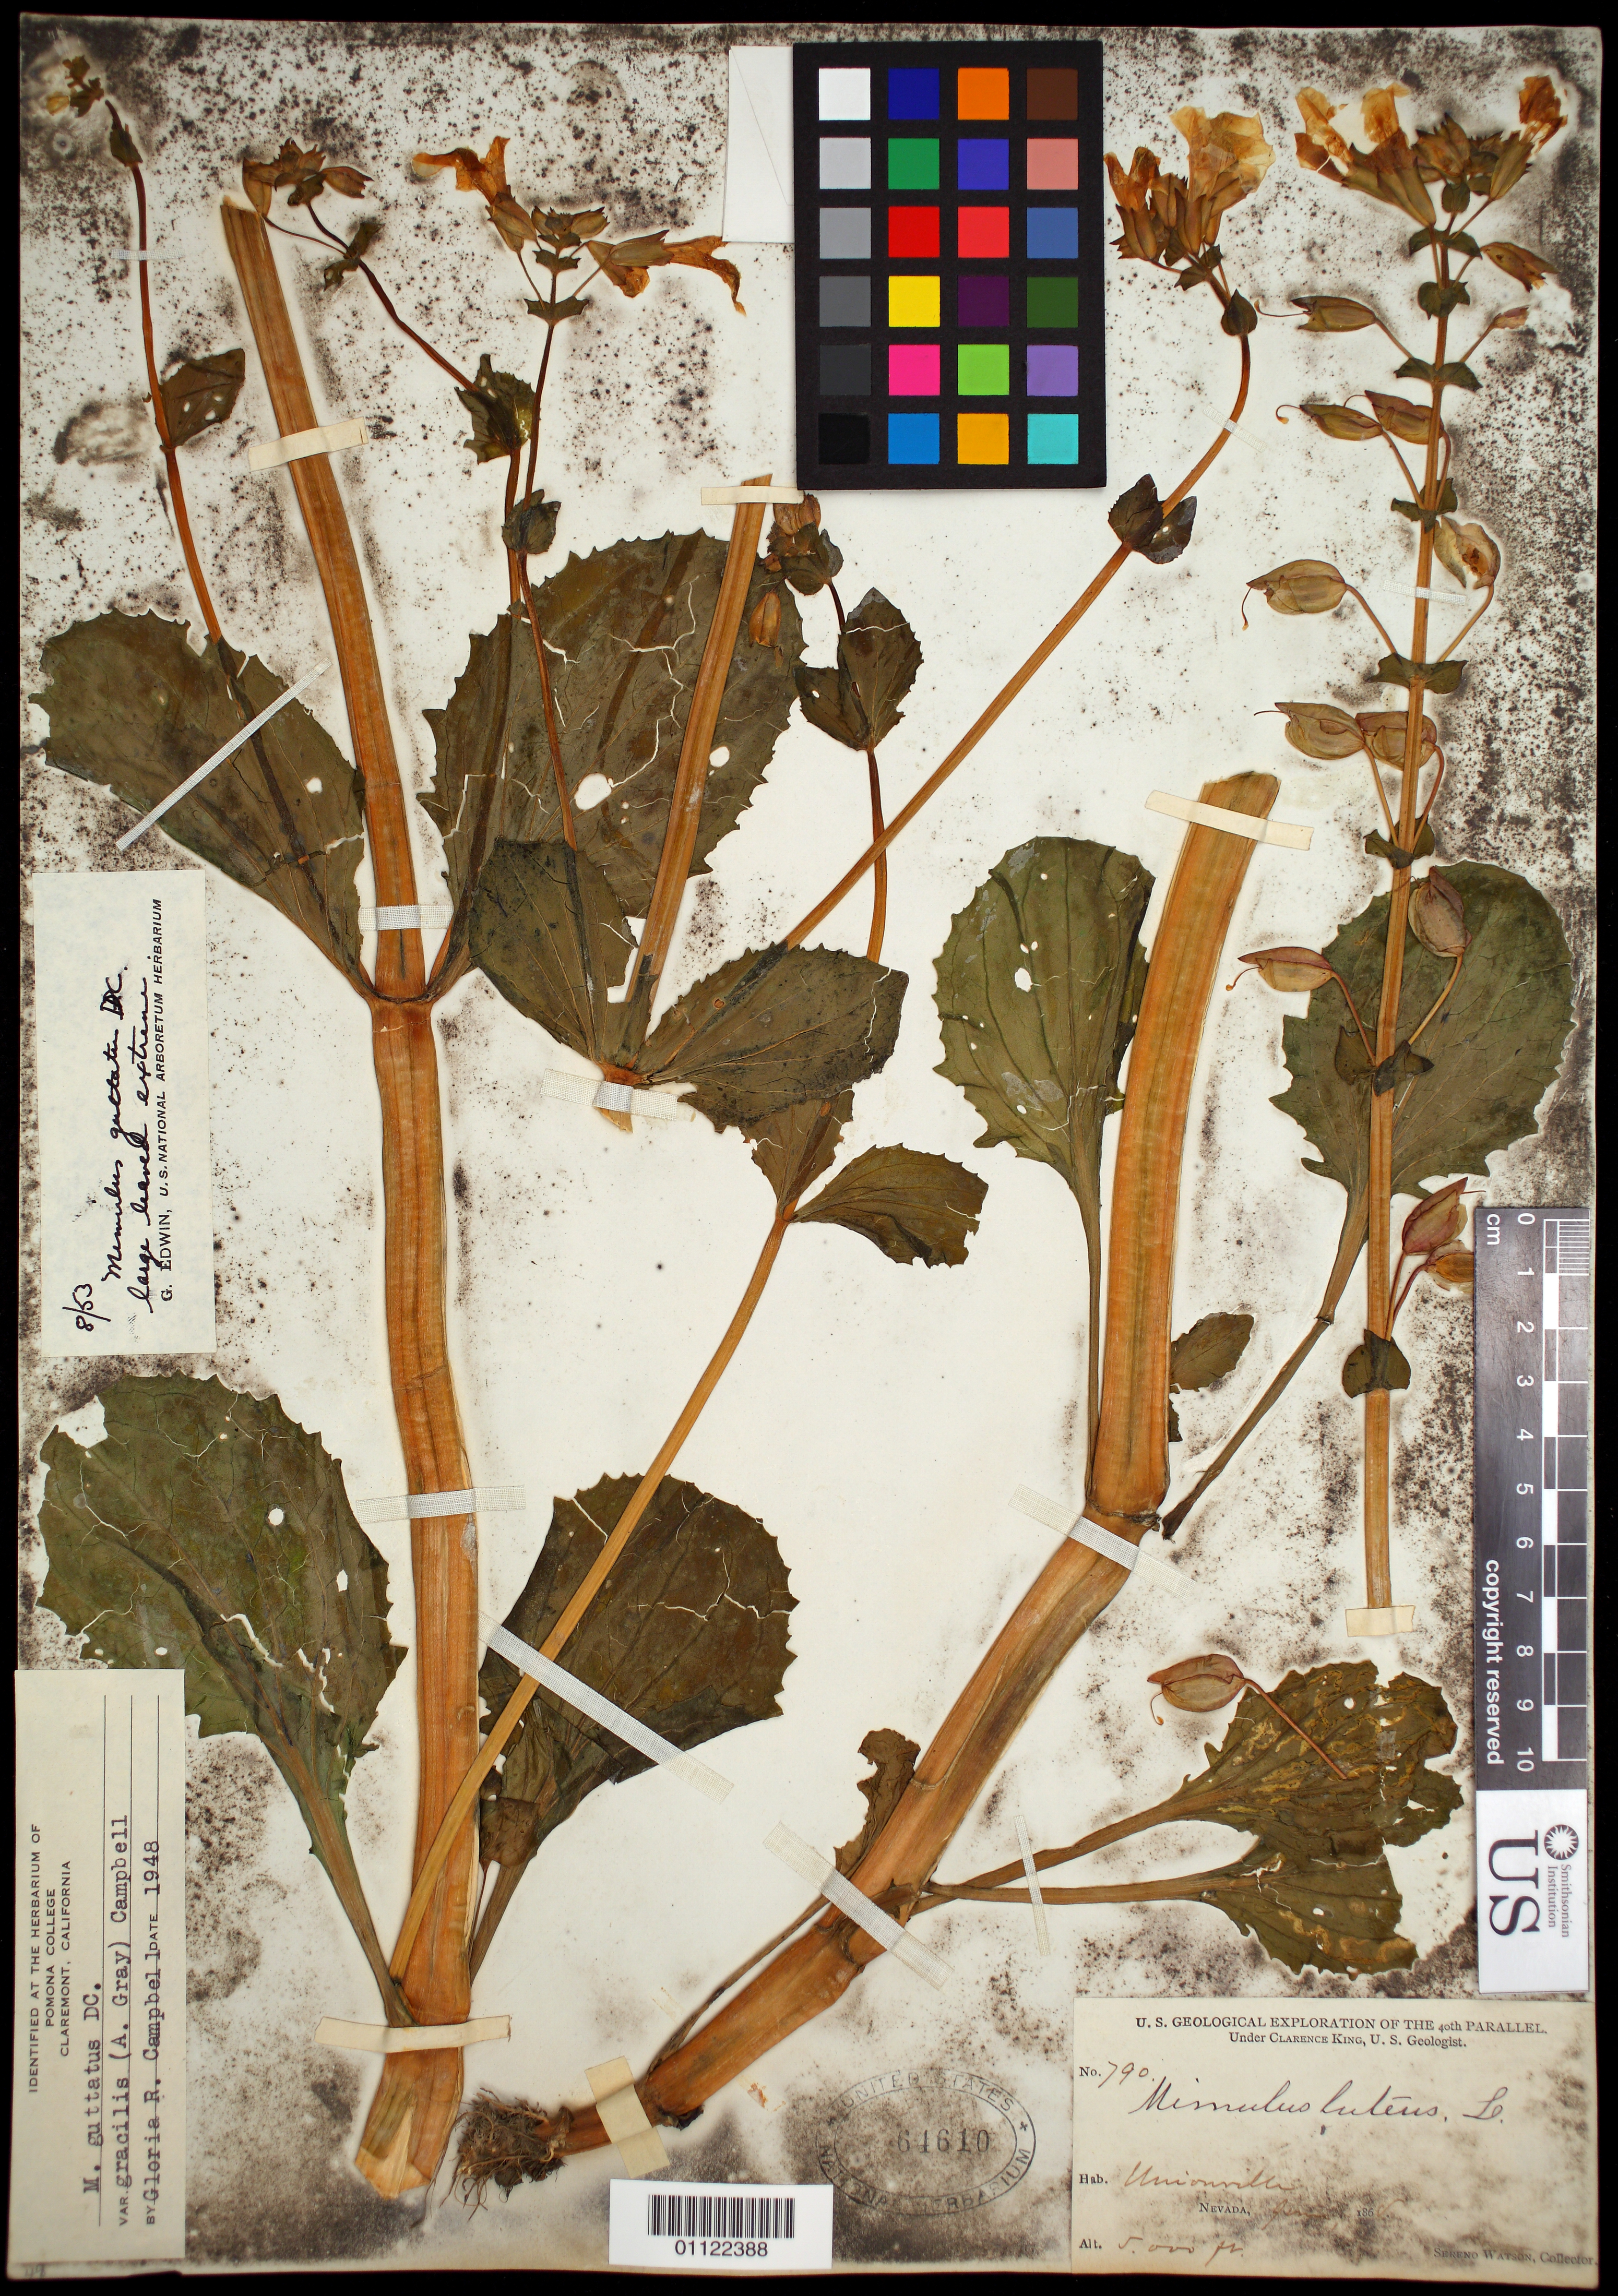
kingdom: Plantae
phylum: Tracheophyta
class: Magnoliopsida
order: Lamiales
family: Phrymaceae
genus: Mimulus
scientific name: Mimulus guttatus var. gracilis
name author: (A. Gray) G.R. Campb.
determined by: Campbell, G. R.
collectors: S. Watson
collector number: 790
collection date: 1868-06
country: United States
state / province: Nevada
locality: Unionville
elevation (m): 1524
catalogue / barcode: US 64610